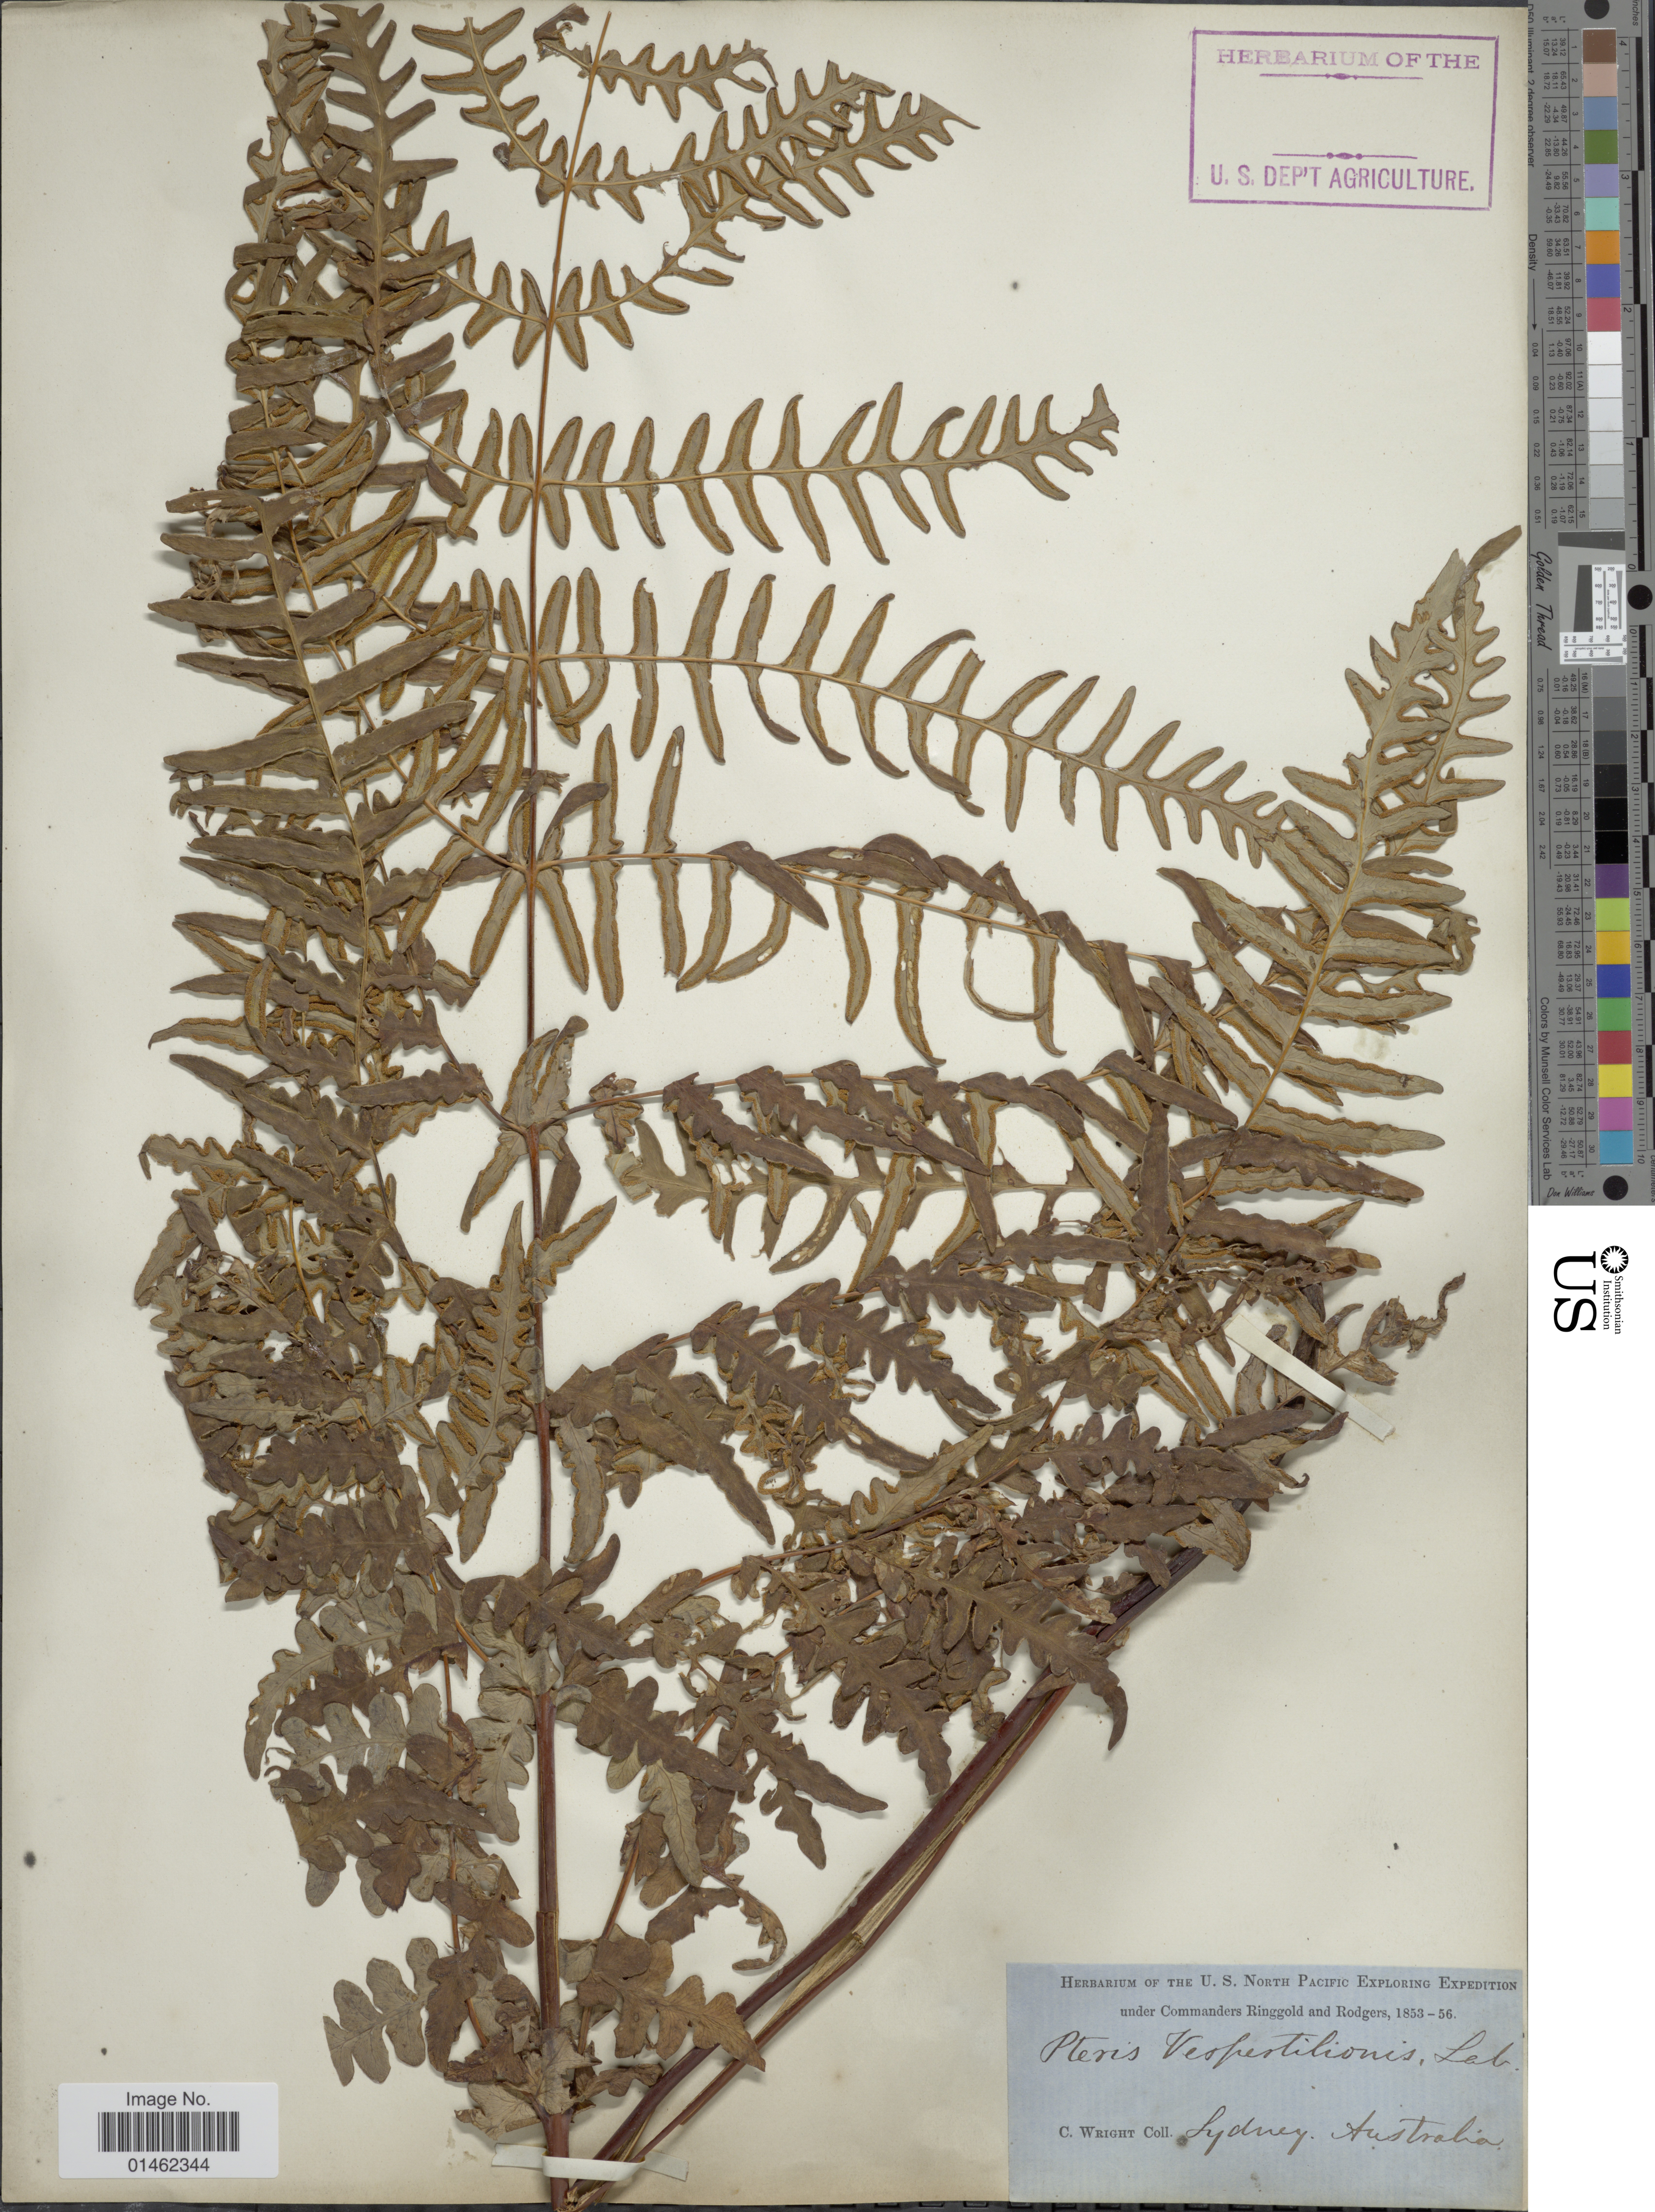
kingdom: Plantae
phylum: Tracheophyta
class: Polypodiopsida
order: Polypodiales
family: Dennstaedtiaceae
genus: Histiopteris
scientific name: Histiopteris incisa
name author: (Thunb.) J. Sm.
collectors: C. Wright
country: Australia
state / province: Tasmania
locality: Sydney